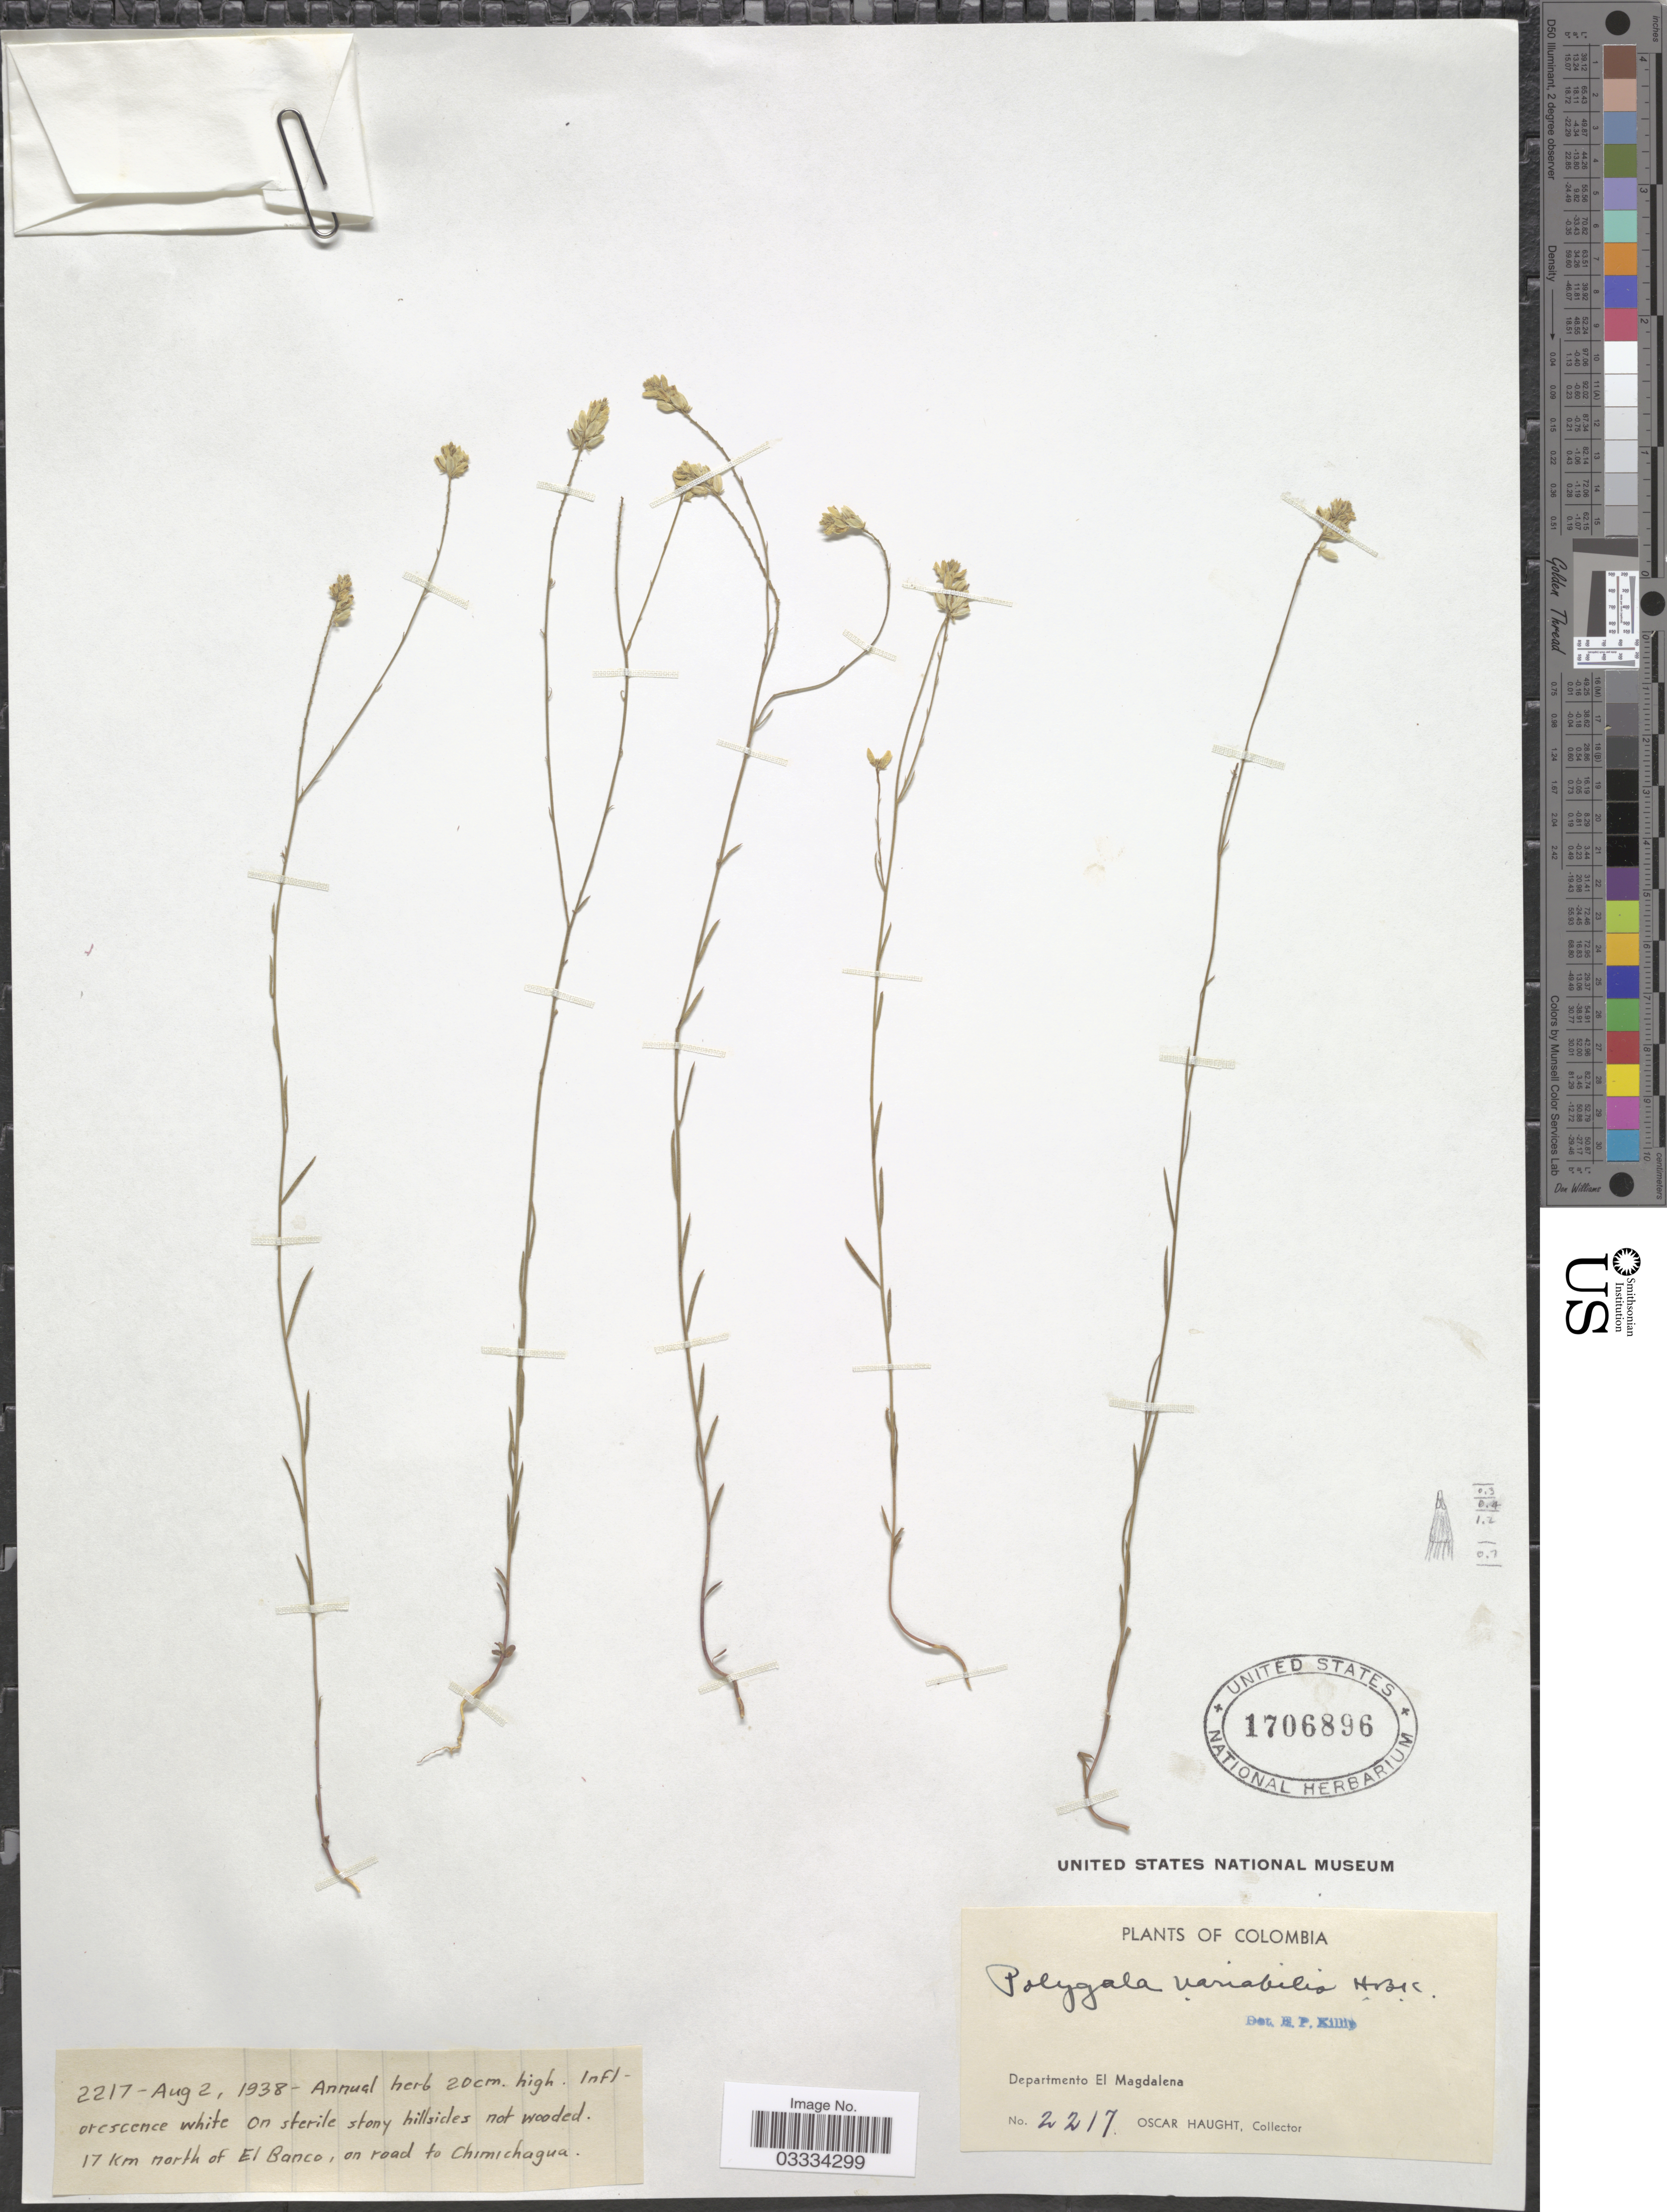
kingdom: Plantae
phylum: Tracheophyta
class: Magnoliopsida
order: Fabales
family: Polygalaceae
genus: Polygala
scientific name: Polygala trichosperma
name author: L.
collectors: O. Haught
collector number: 2217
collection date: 1938-08-02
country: Colombia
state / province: Magdalena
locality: Departamento El Magdalena, 17 km north of El Banco, on road to Chimichagua.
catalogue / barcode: US 1706896